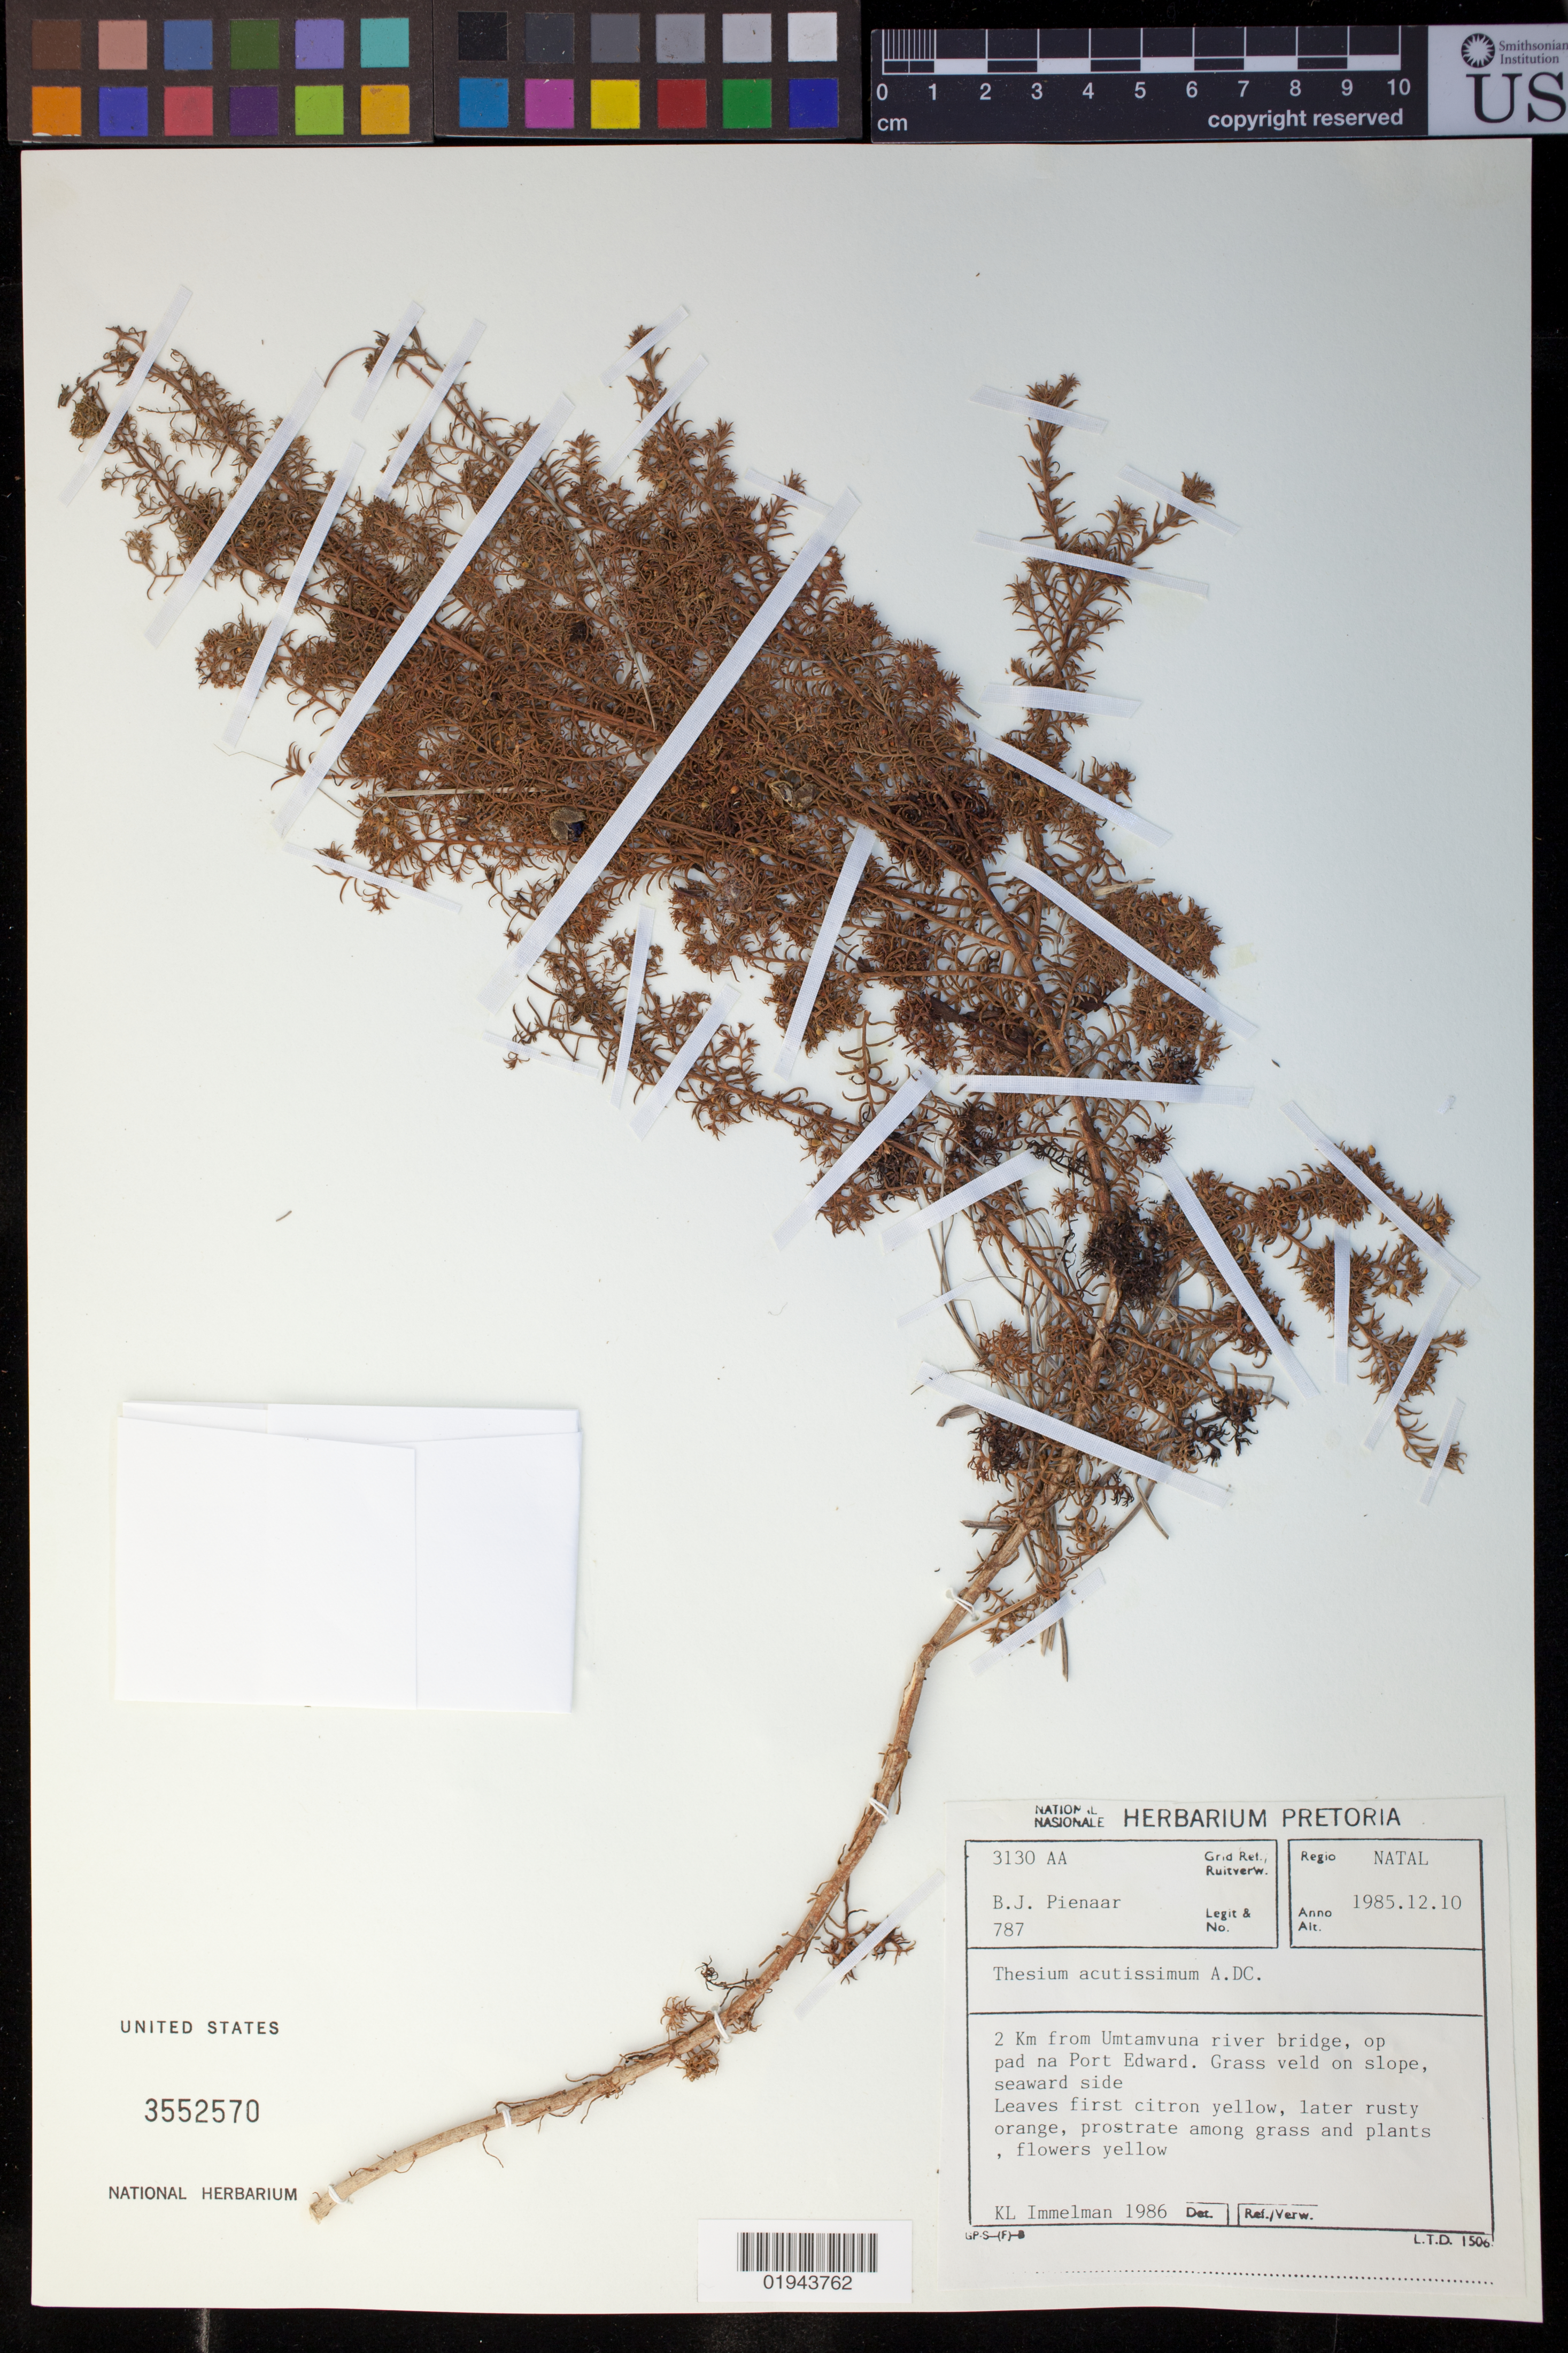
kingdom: Plantae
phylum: Tracheophyta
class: Magnoliopsida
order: Santalales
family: Thesiaceae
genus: Thesium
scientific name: Thesium acutissimum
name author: A. DC.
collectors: B. Pienaar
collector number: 787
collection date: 1985-12-10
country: South Africa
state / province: KwaZulu-Natal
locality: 2 Km from Umtamvuna river bridge, op pad na Port Edward.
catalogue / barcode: US 3552570